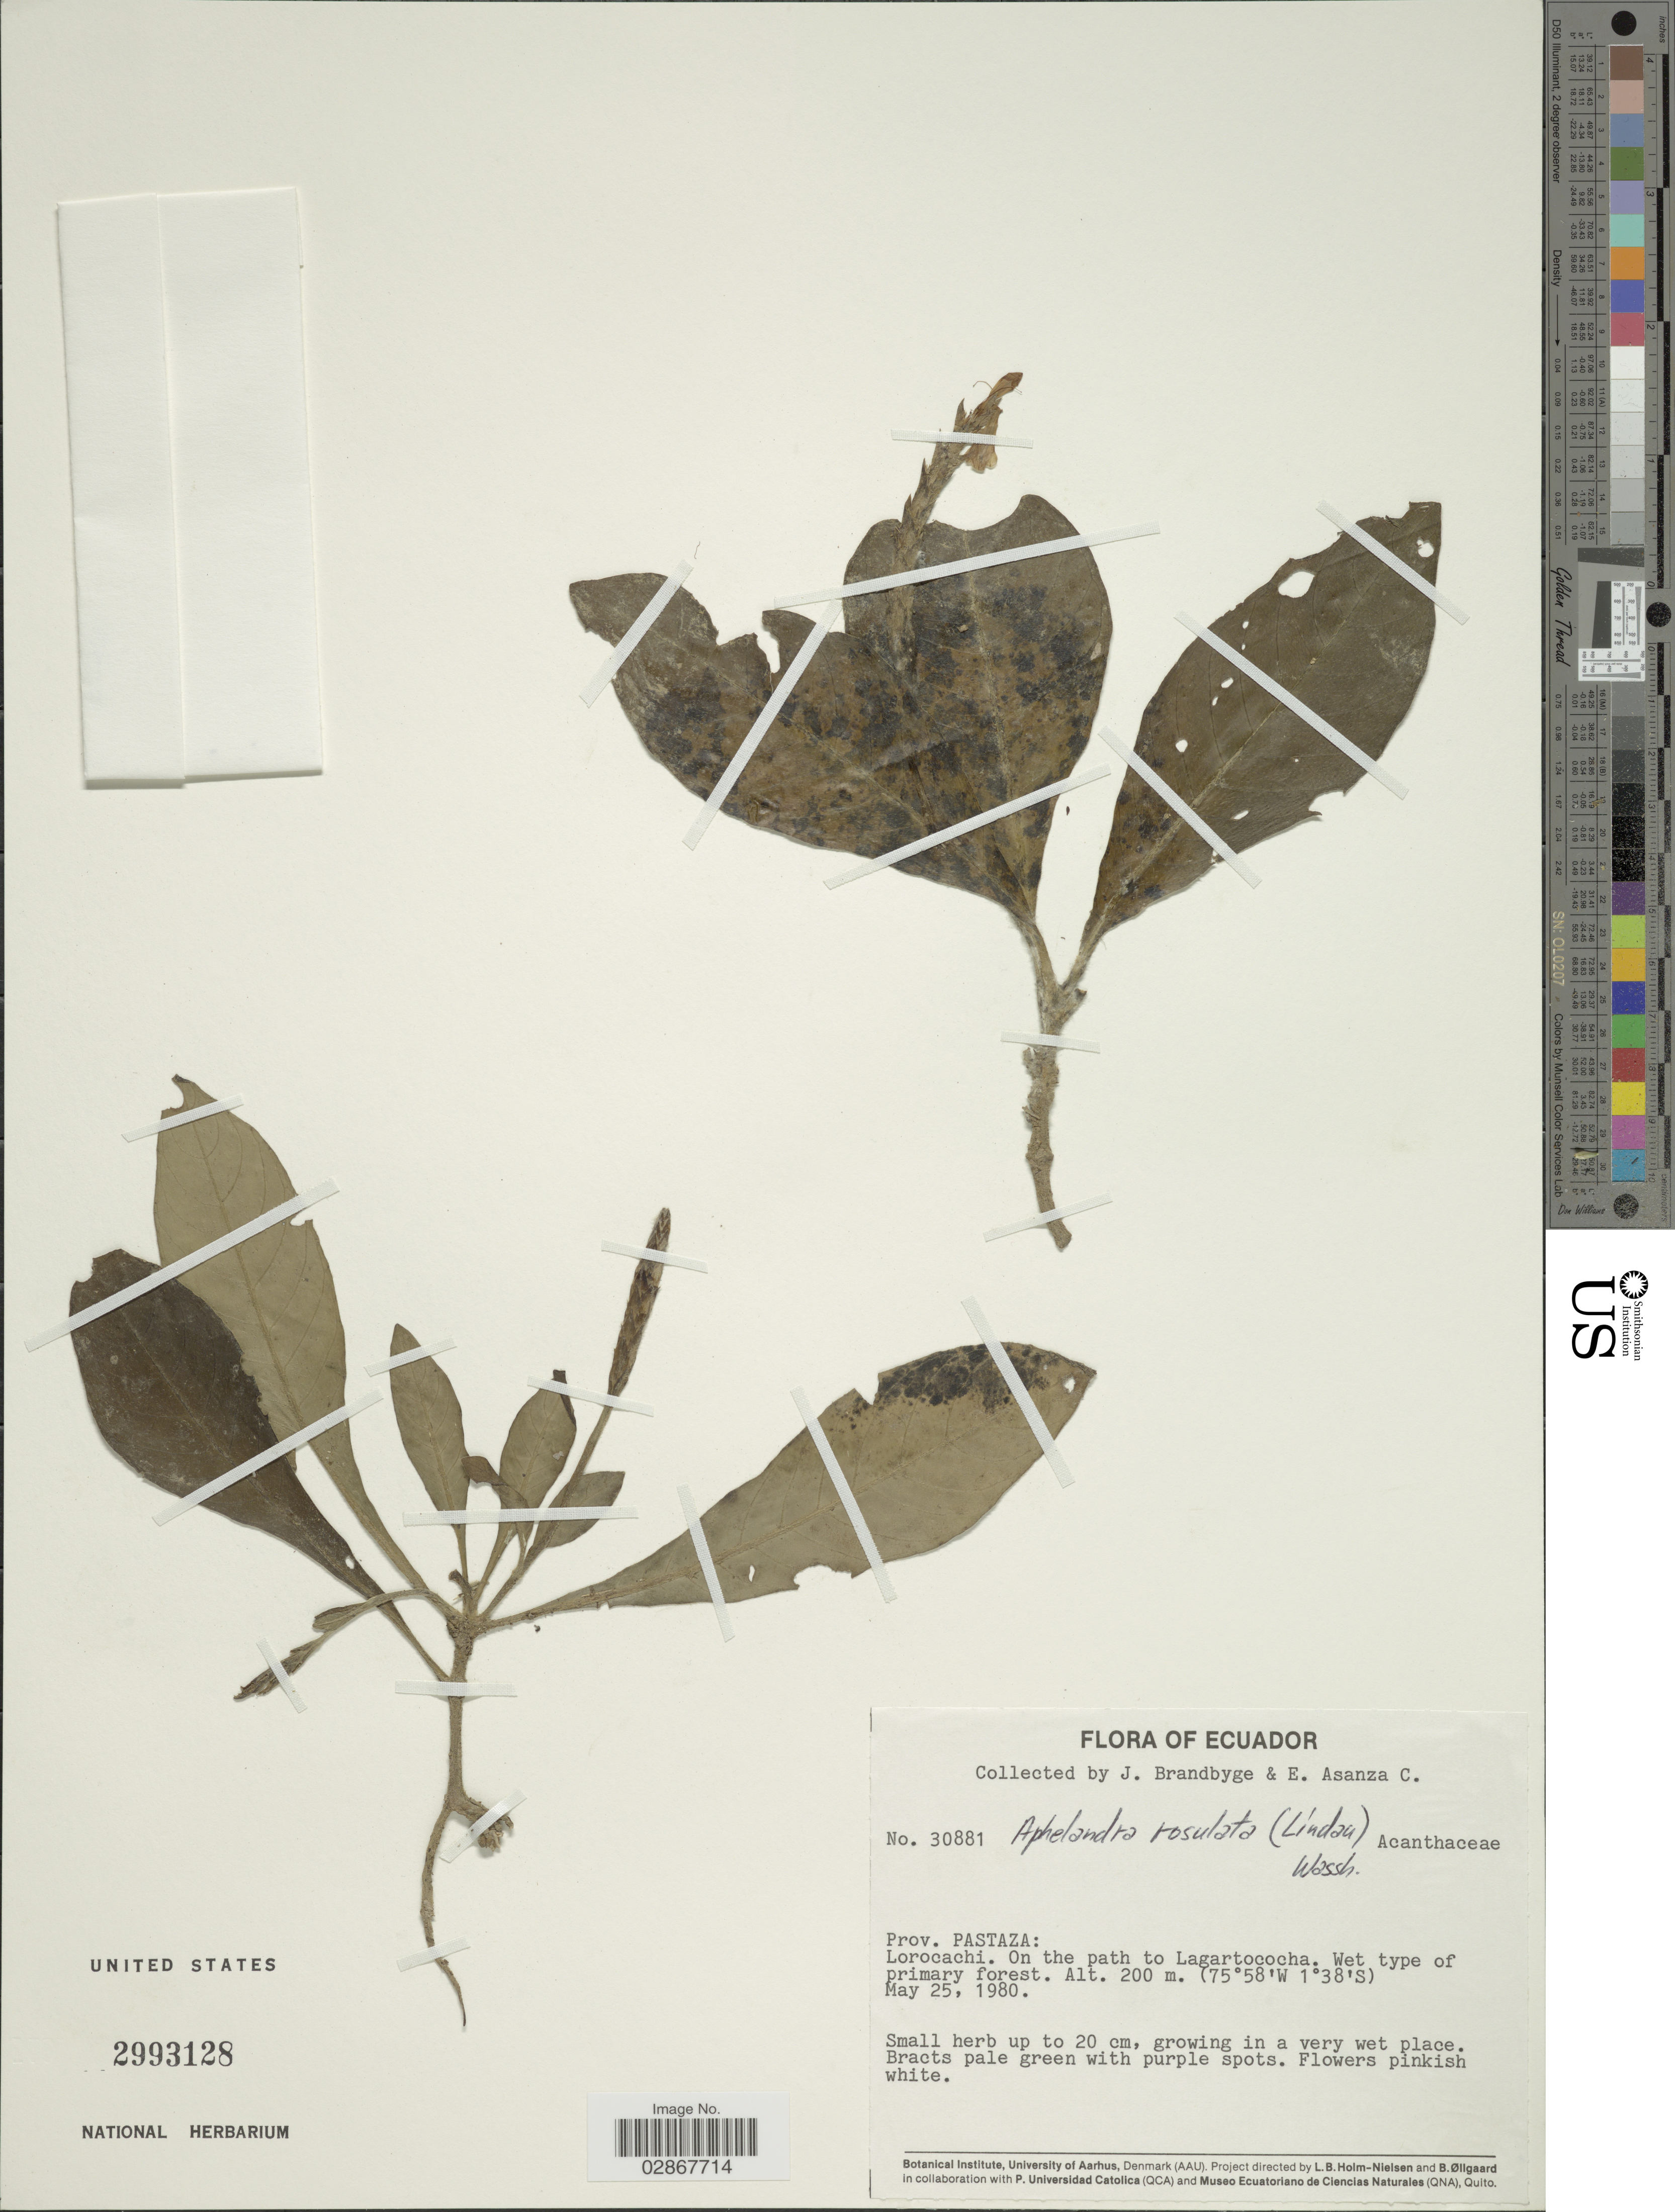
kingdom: Plantae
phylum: Tracheophyta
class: Magnoliopsida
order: Lamiales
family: Acanthaceae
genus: Aphelandra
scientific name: Aphelandra rosulata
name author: (Lindau) Wassh.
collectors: J. Brandbyge & E. Asanza C.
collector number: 30881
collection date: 1980-05-25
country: Ecuador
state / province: Pastaza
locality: Lorocachi. On the path to Lagartococha.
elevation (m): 200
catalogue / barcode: US 2993128